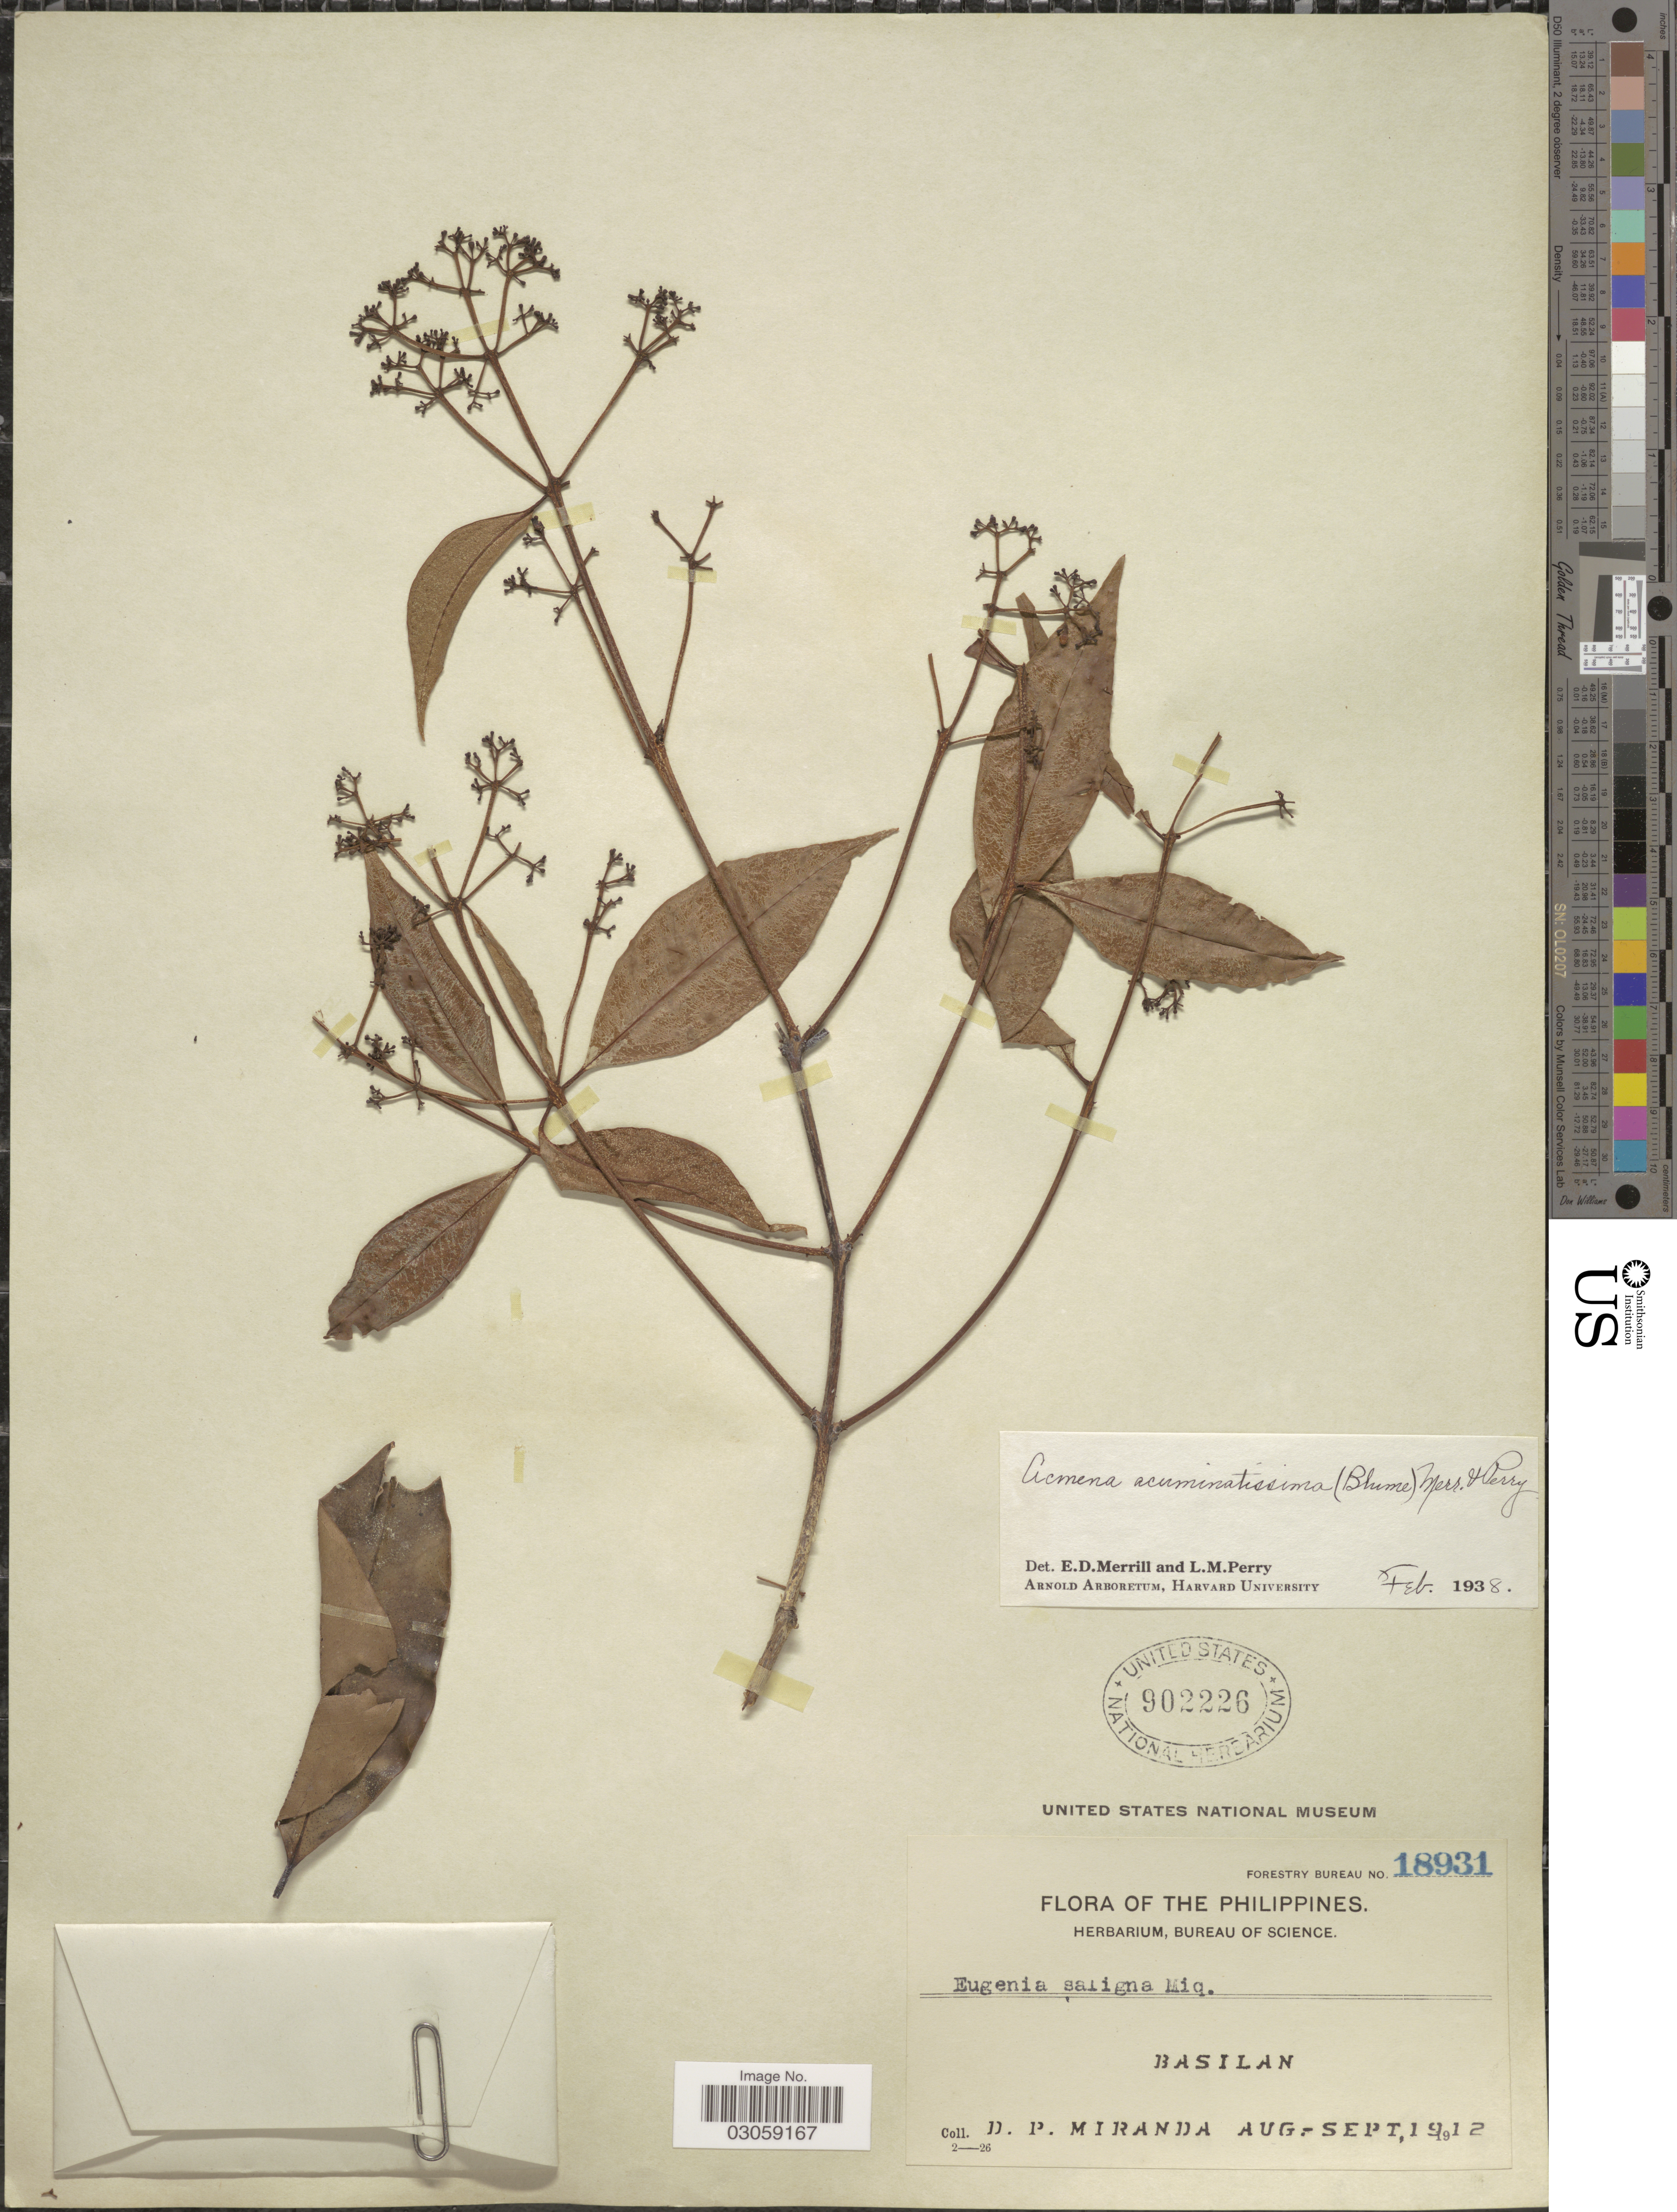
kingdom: Plantae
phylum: Tracheophyta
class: Magnoliopsida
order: Myrtales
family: Myrtaceae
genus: Syzygium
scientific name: Syzygium acuminatissimum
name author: (Blume) DC.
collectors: D. P. Miranda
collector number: Forestry Bureau 18931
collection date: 1912-08/1912-09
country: Philippines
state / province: Muslim Mindanao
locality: Basilan.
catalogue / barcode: US 902226